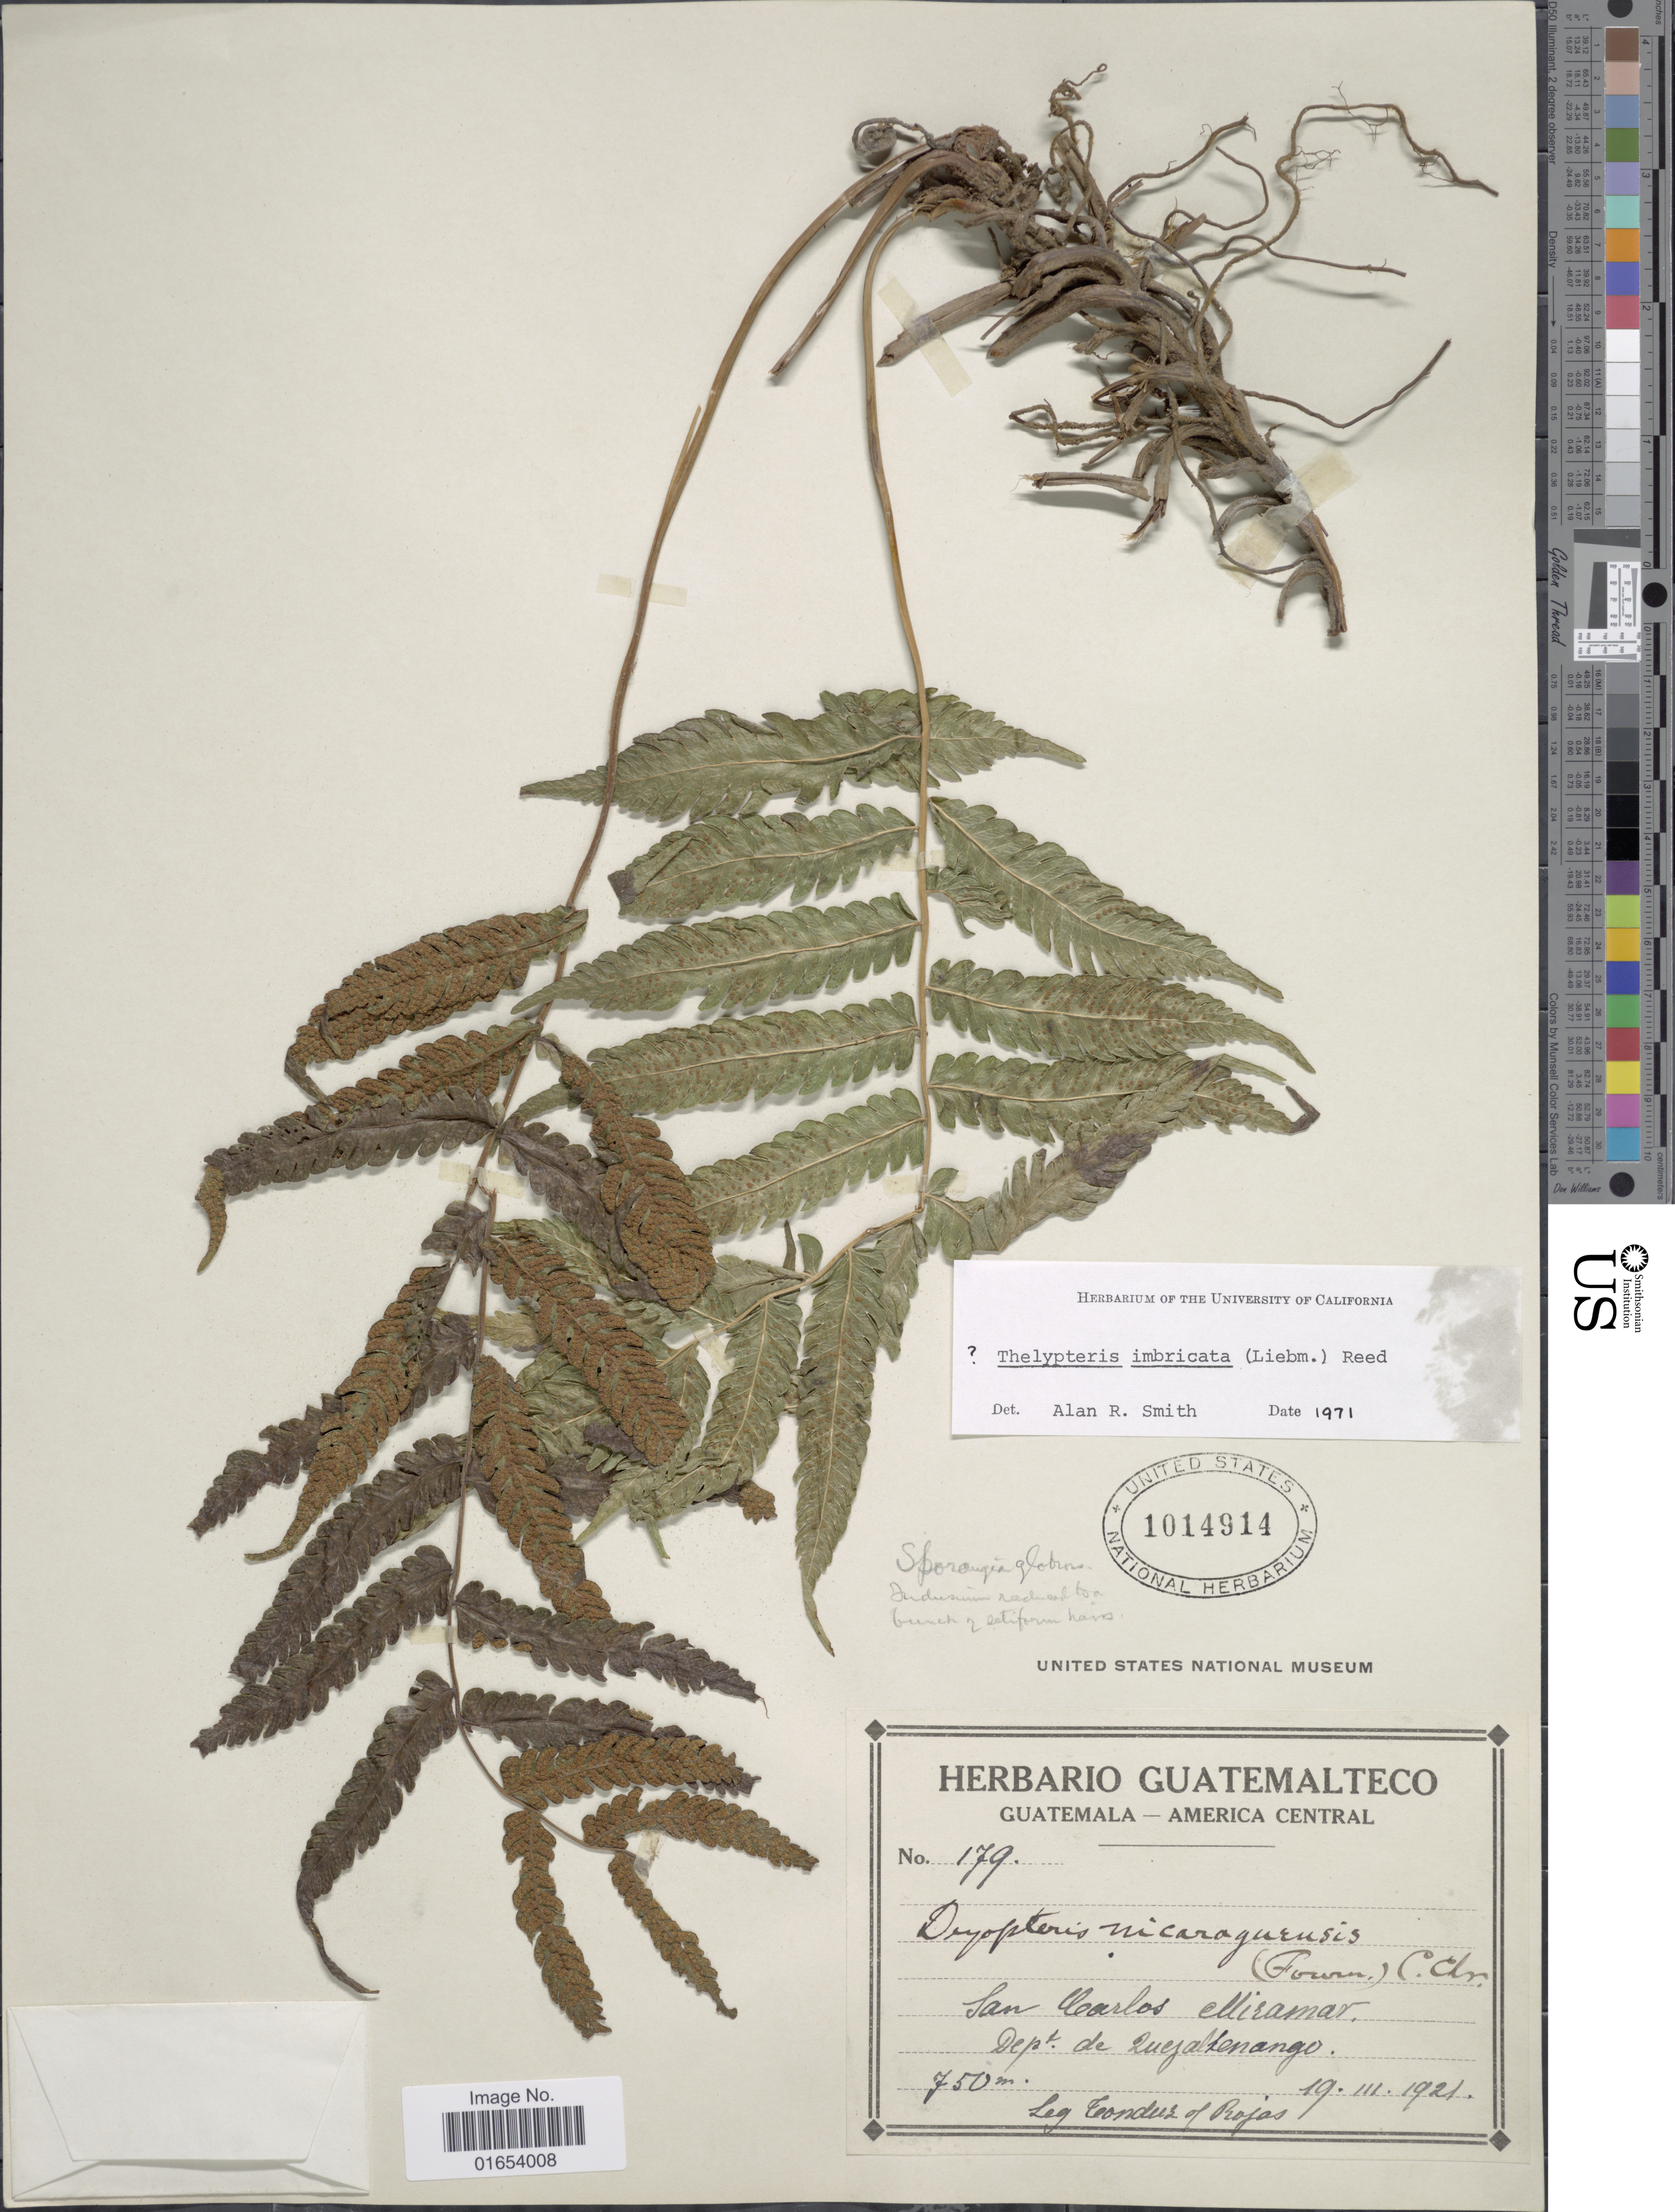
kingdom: Plantae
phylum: Tracheophyta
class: Polypodiopsida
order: Polypodiales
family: Thelypteridaceae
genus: Goniopteris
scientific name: Goniopteris imbricata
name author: (Liebm.) Á. Löve & D. Löve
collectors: A. Tonduz & Rojas, --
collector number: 179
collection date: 1921-03-19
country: Guatemala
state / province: Quetzaltenango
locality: San Carlos ellisamar, Dept. de Quezaltenango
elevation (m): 750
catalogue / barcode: US 1014914